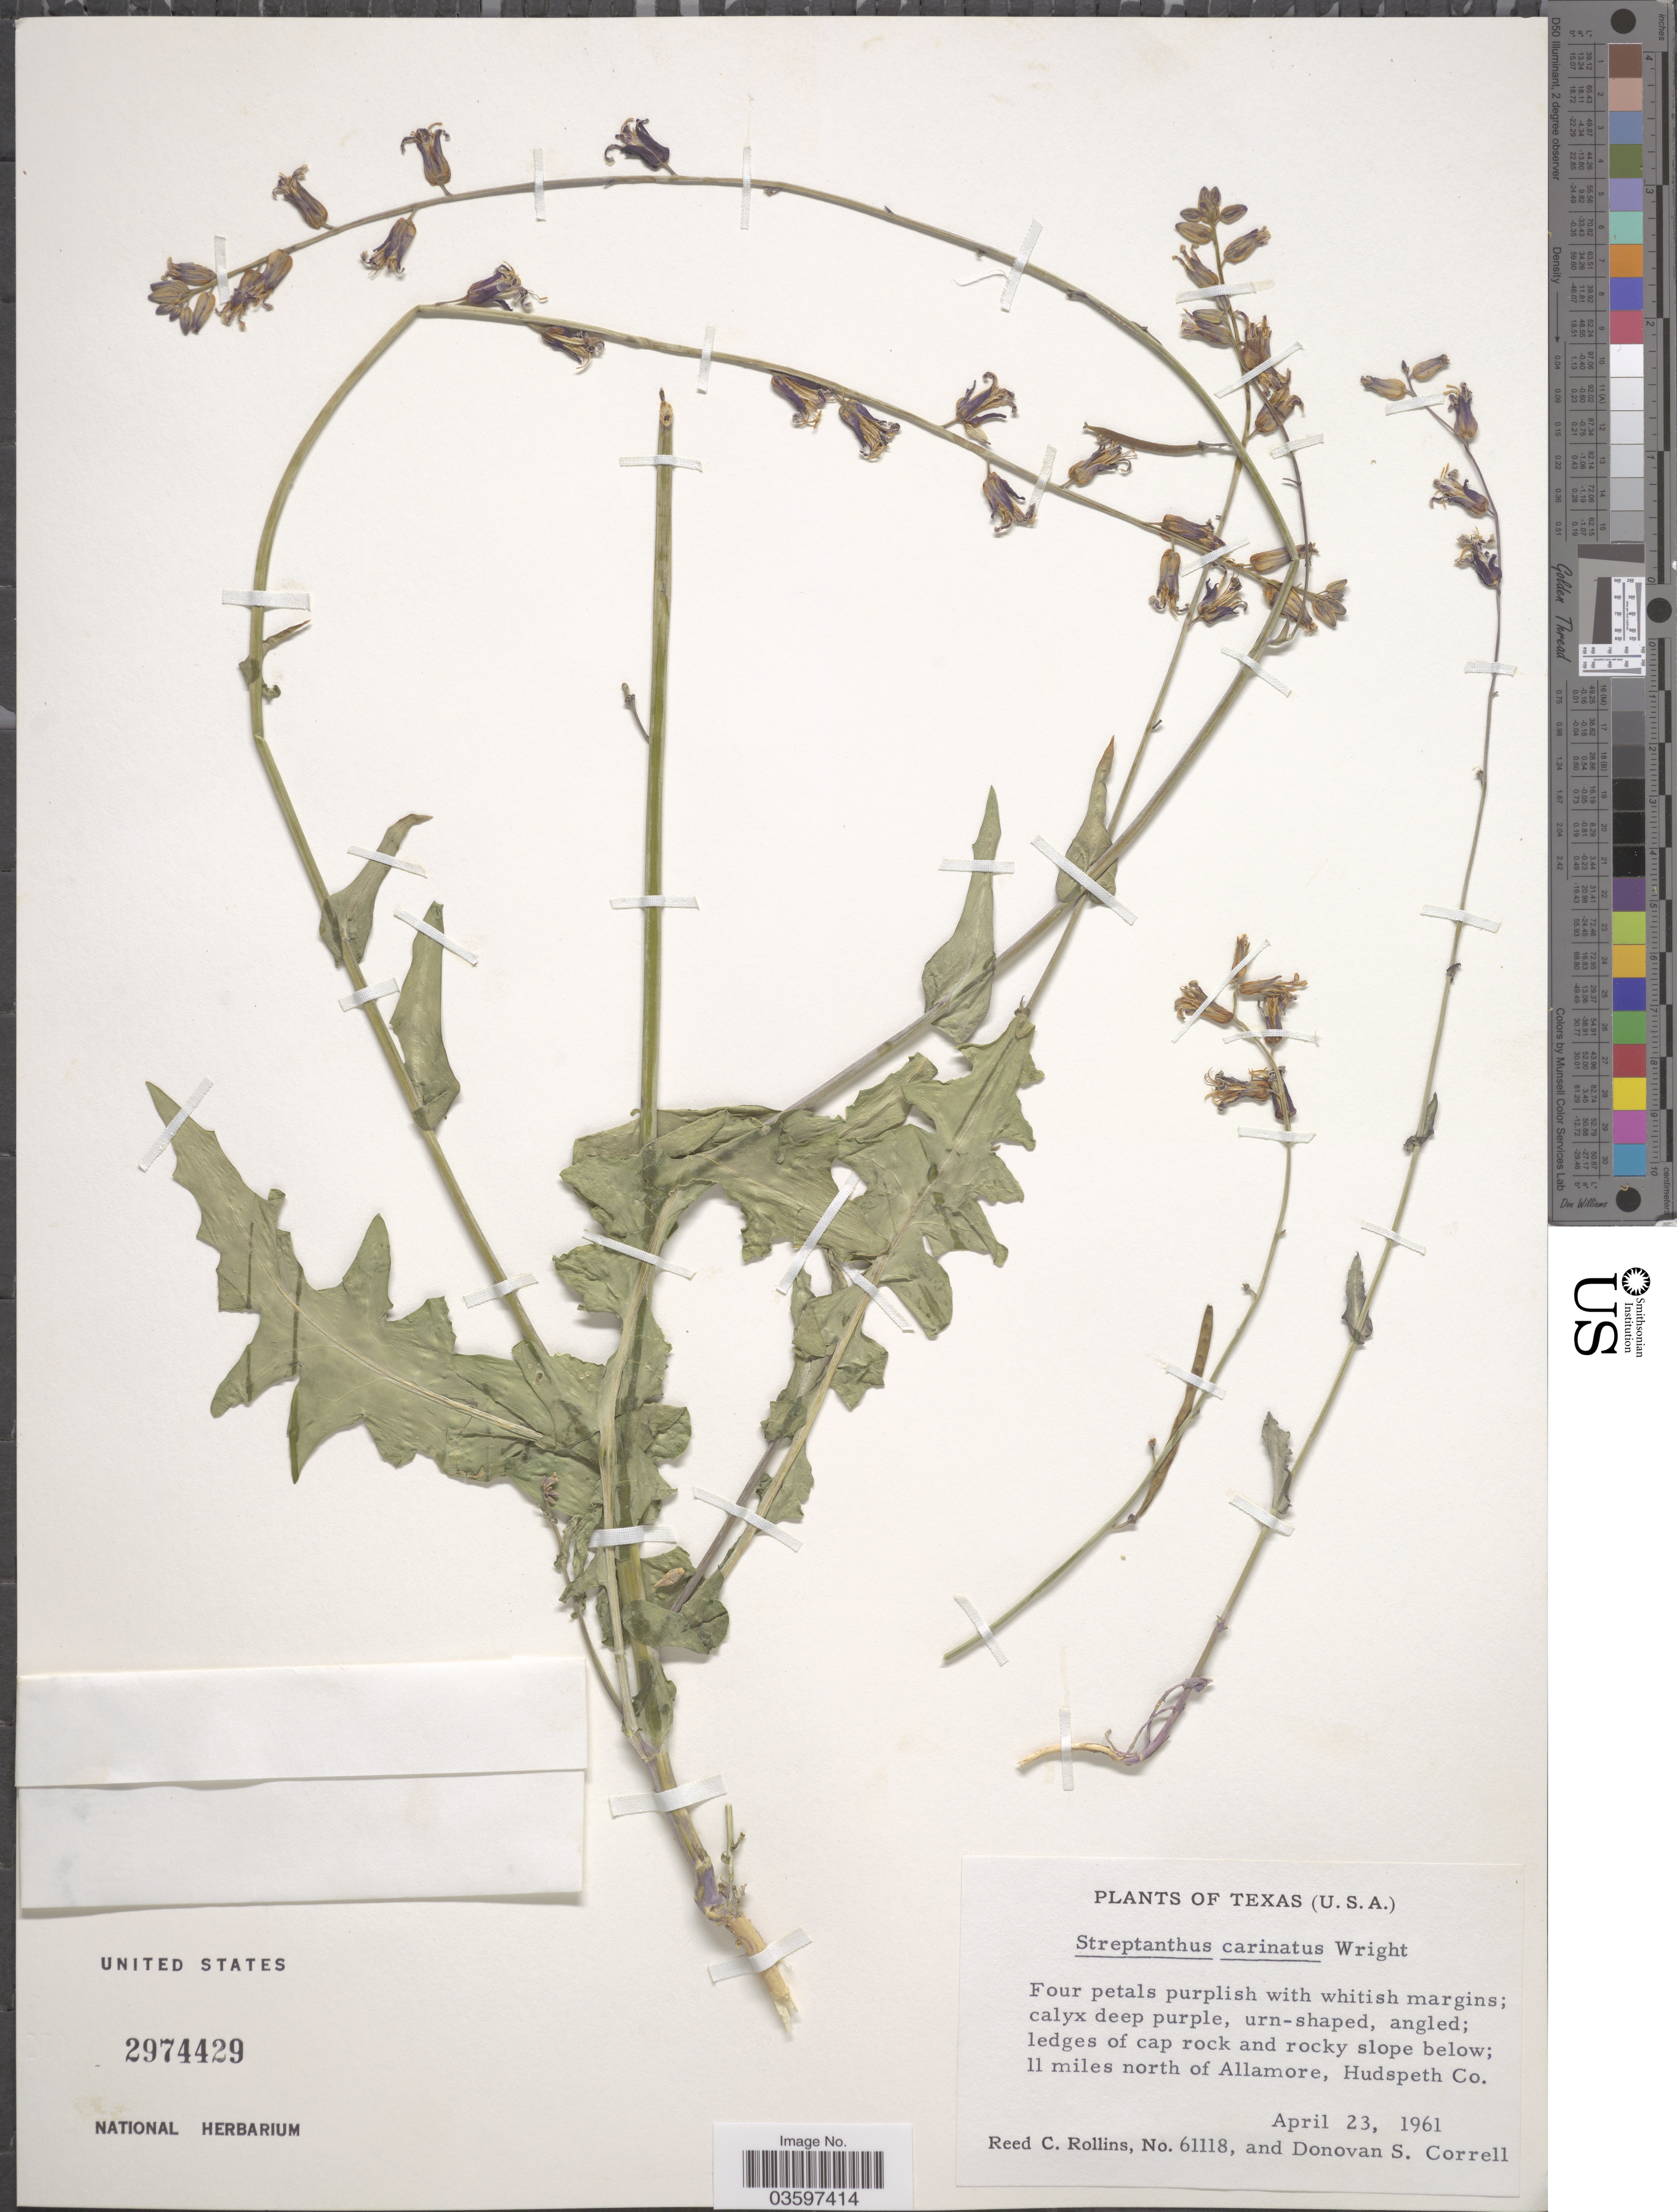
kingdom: Plantae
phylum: Tracheophyta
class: Magnoliopsida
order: Brassicales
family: Brassicaceae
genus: Streptanthus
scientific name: Streptanthus carinatus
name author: C. Wright ex A. Gray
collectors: R. C. Rollins & D. S. Correll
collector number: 61118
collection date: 1961-04-23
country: United States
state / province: Texas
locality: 11 miles north of Allamore, Hudspeth Co.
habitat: red sandstone silt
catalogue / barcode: US 2974429